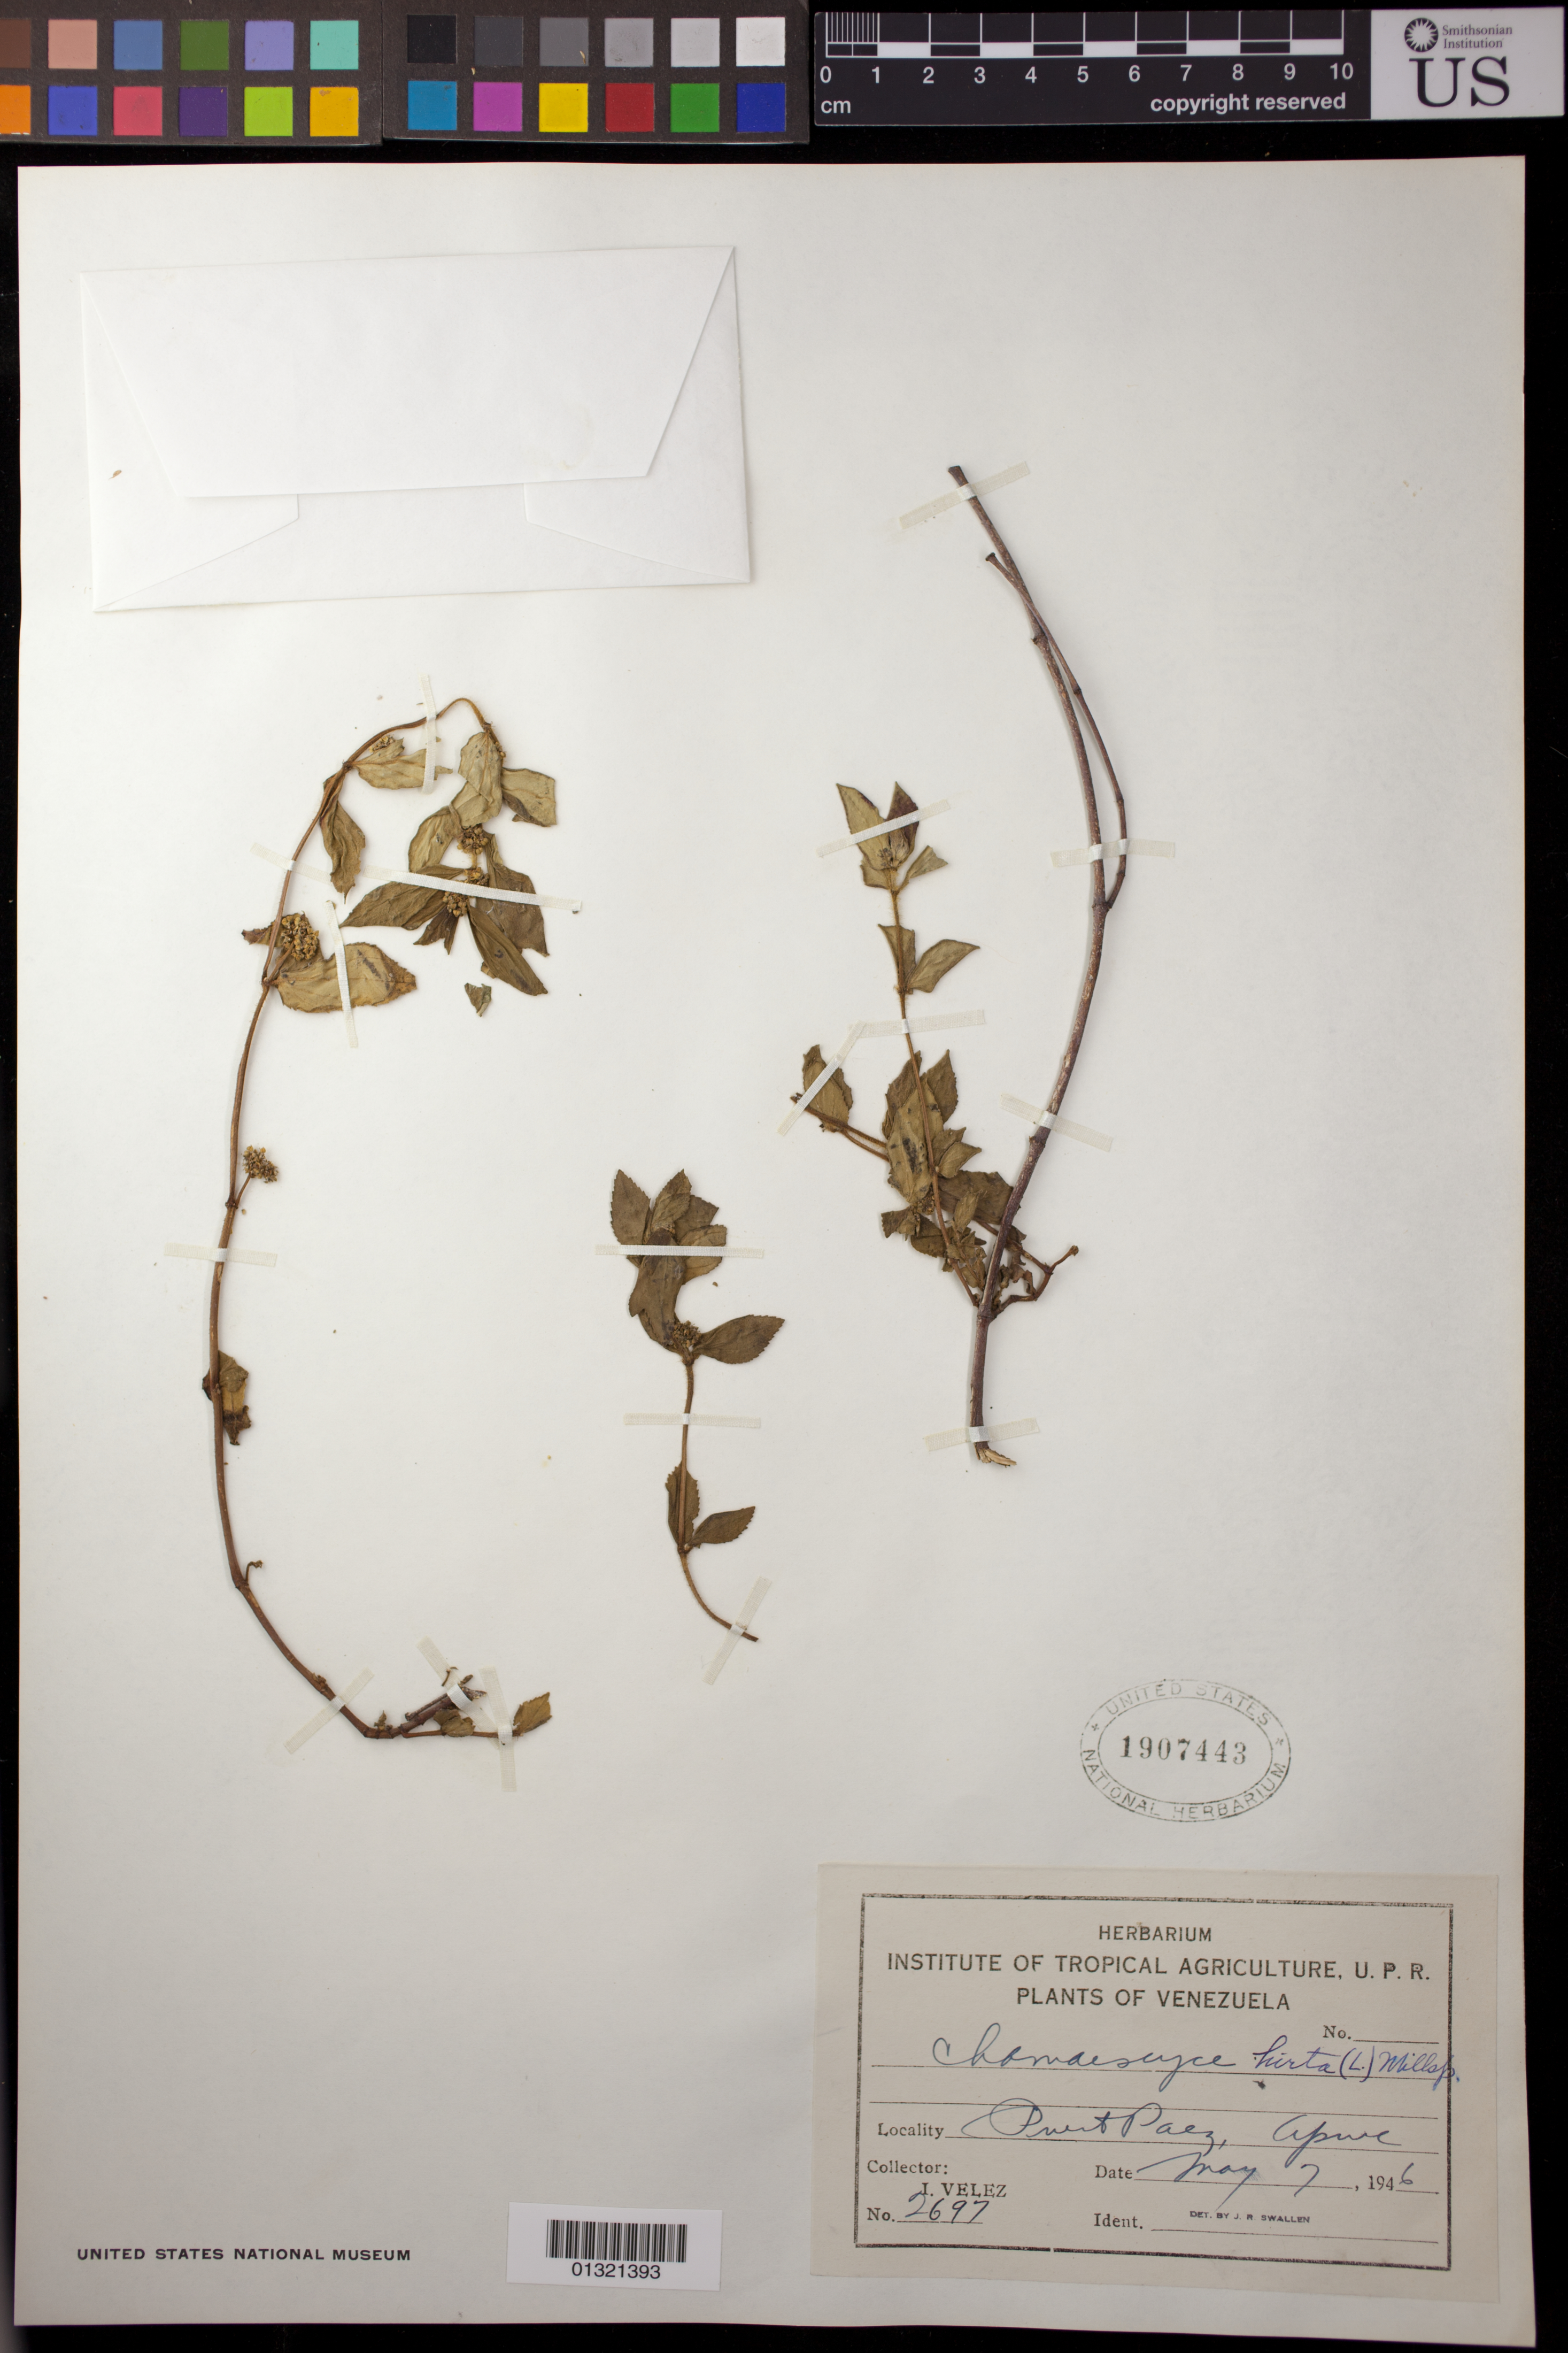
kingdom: Plantae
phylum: Tracheophyta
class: Magnoliopsida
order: Malpighiales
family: Euphorbiaceae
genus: Euphorbia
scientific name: Euphorbia hirta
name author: L.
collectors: I. Velez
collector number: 2697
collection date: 1946-05-07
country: Venezuela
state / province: Apure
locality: Puerto Paez [Puerto Páez]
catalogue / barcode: US 1907443